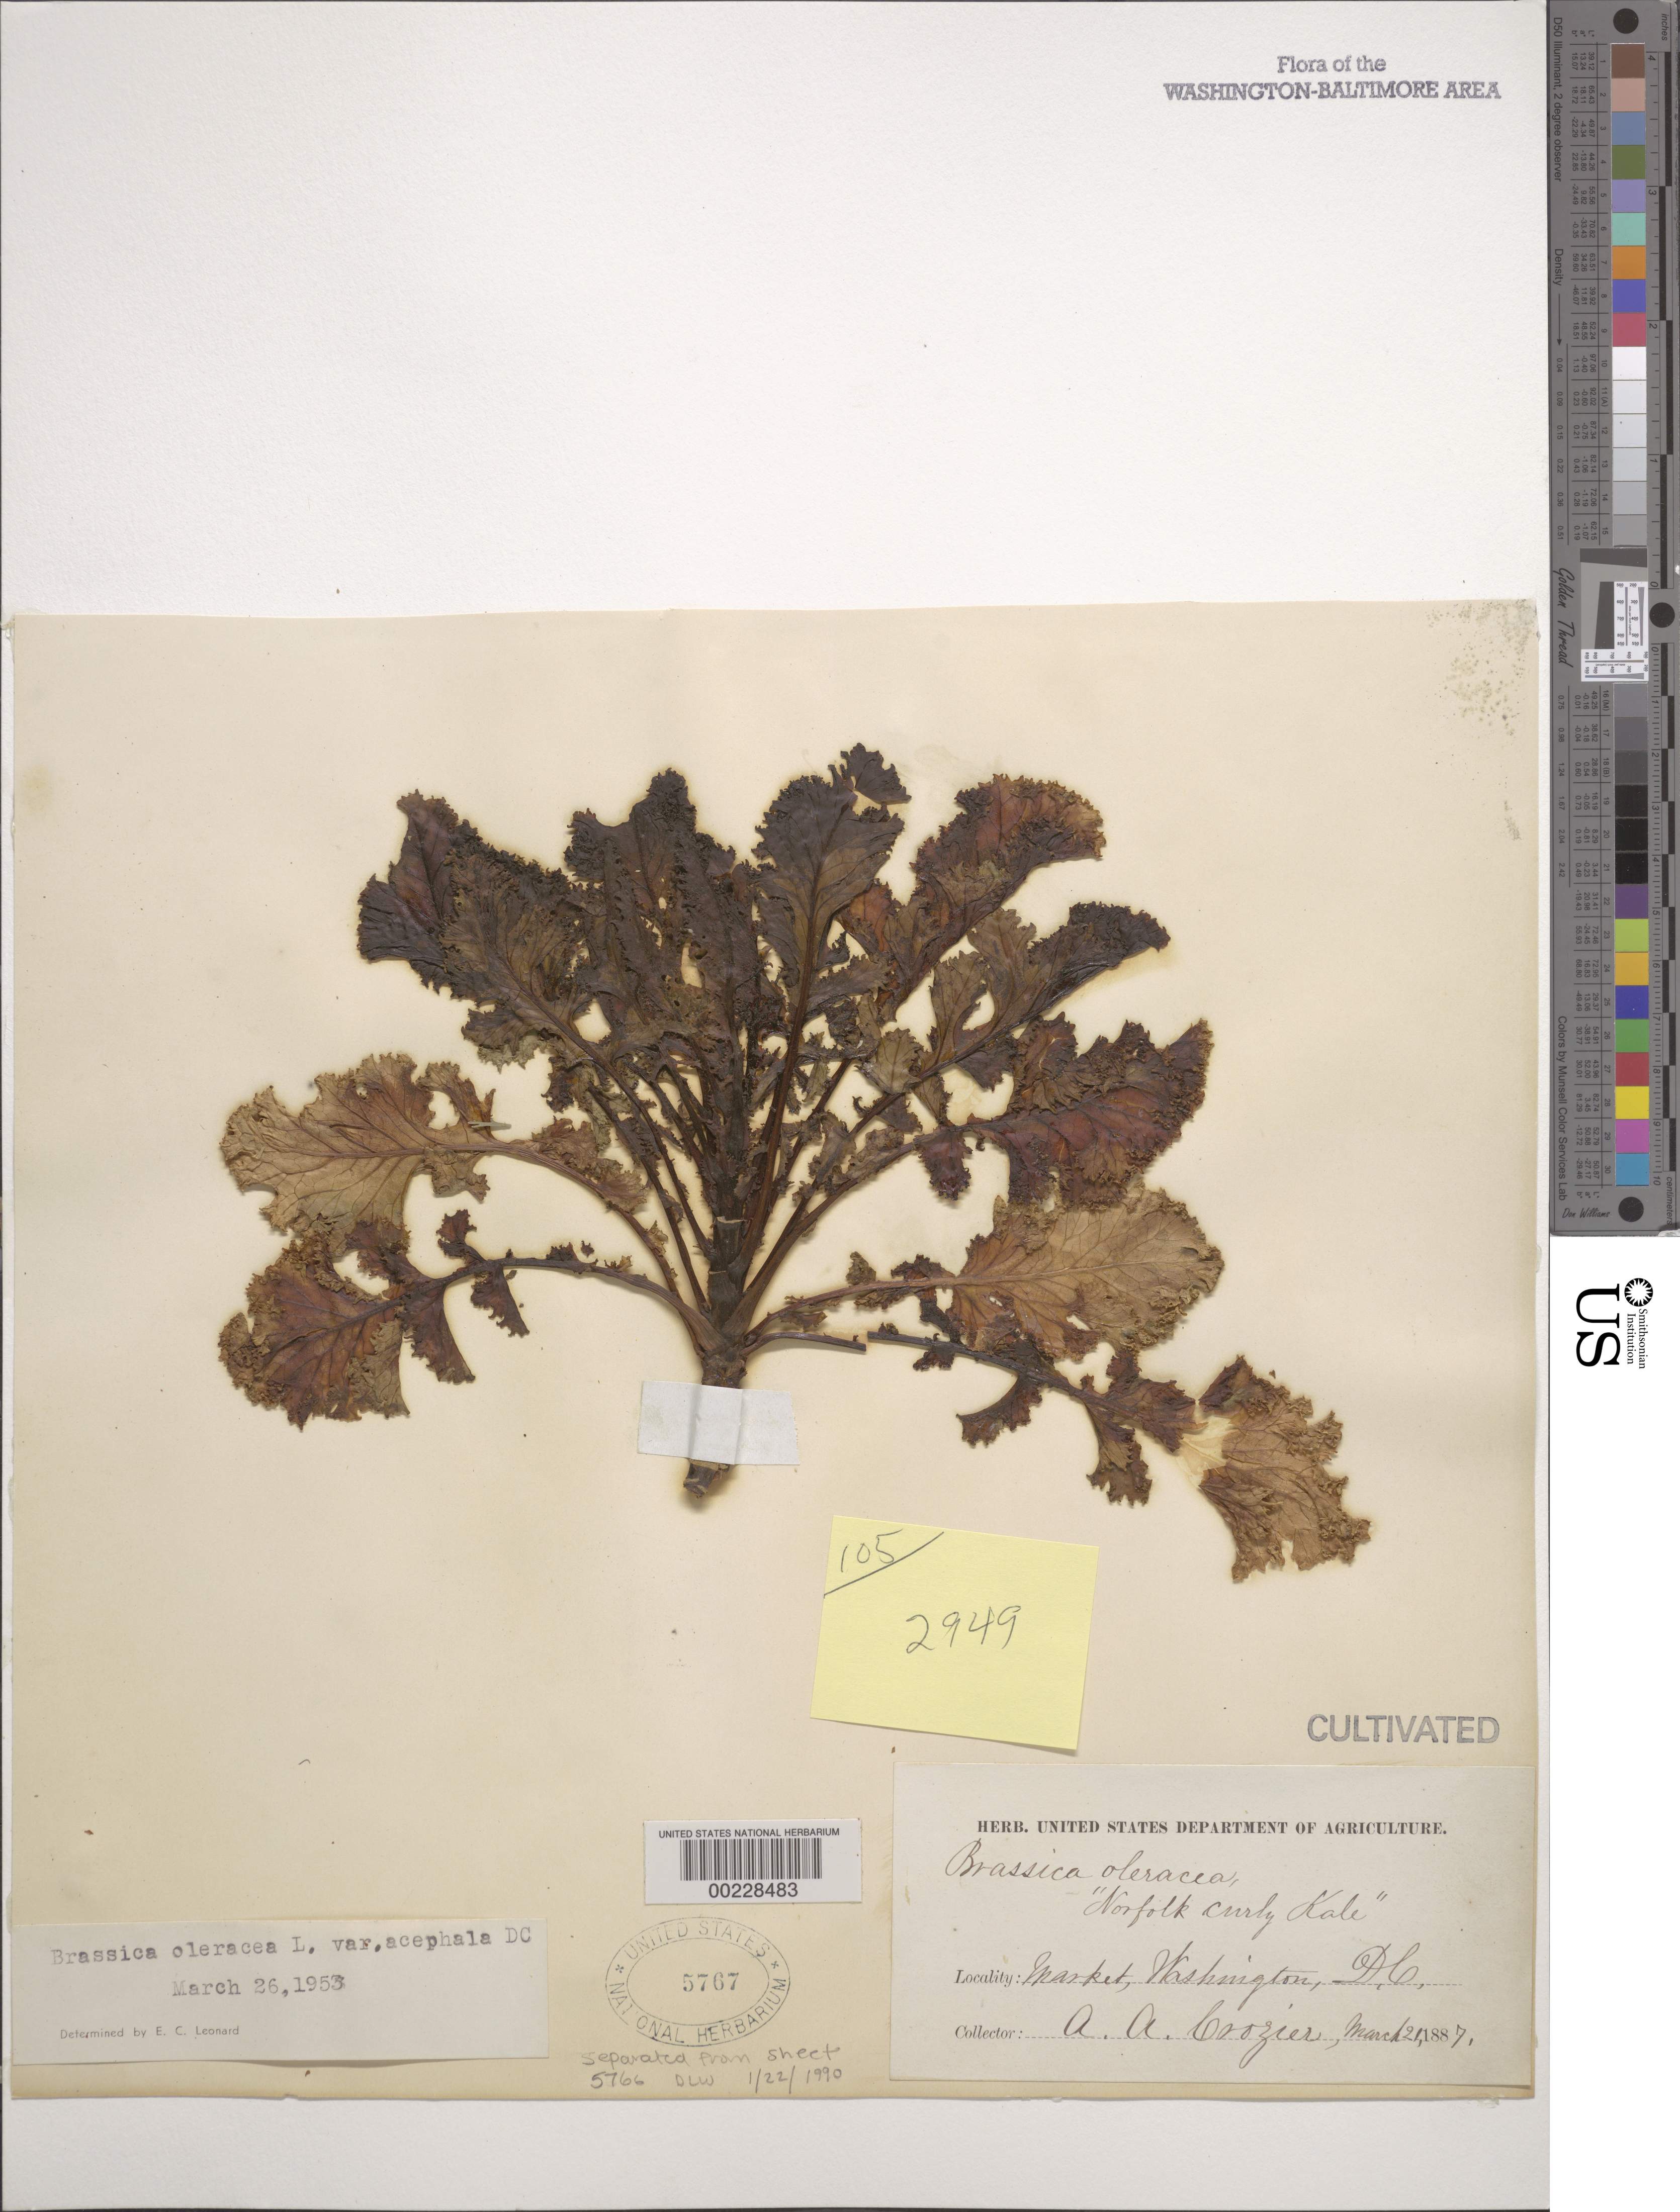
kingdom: Plantae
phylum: Tracheophyta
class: Magnoliopsida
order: Brassicales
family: Brassicaceae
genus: Brassica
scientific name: Brassica oleracea var. acephala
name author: DC.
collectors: A. Crozier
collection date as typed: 21 Mar 1887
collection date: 1887-03-21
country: United States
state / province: District of Columbia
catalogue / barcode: US 5767